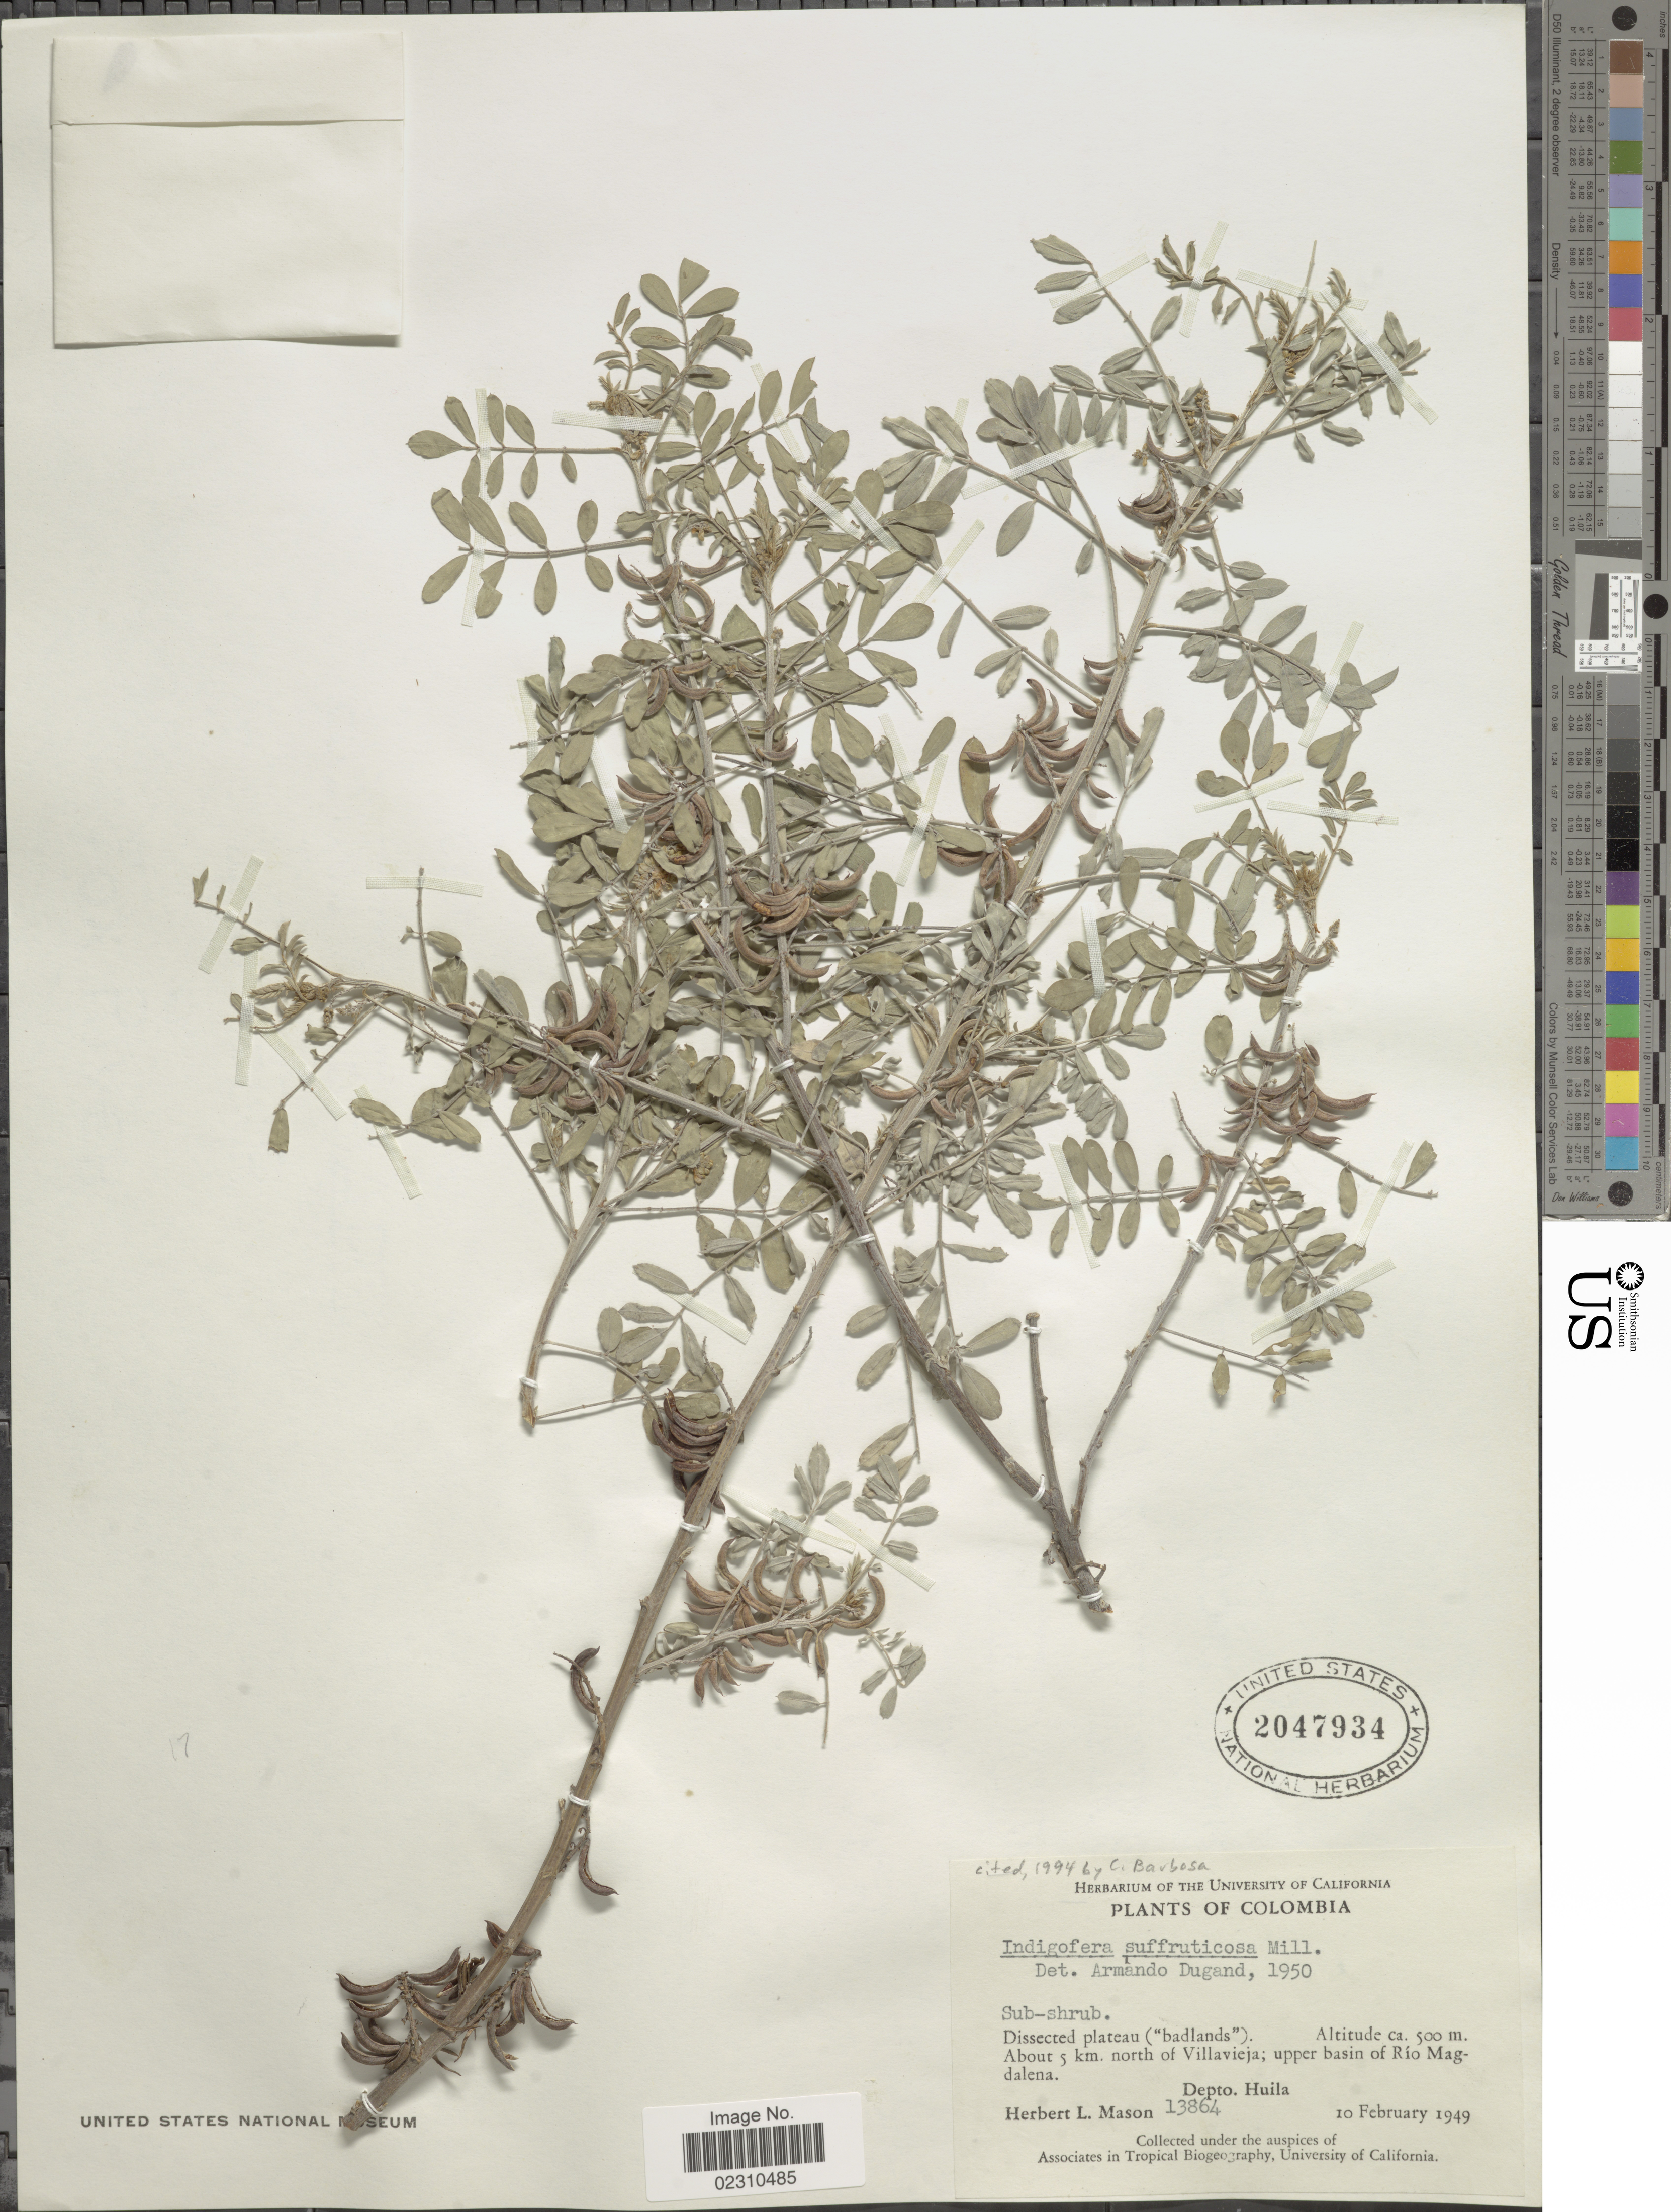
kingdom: Plantae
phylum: Tracheophyta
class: Magnoliopsida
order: Fabales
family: Fabaceae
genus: Indigofera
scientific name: Indigofera suffruticosa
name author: Mill.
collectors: H. L. Mason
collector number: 13864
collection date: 1949-02-10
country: Colombia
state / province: Huila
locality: Colombia, About 5 km. north of Villavieja; upper basin of Rio Magdalena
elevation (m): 500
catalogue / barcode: US 2047934